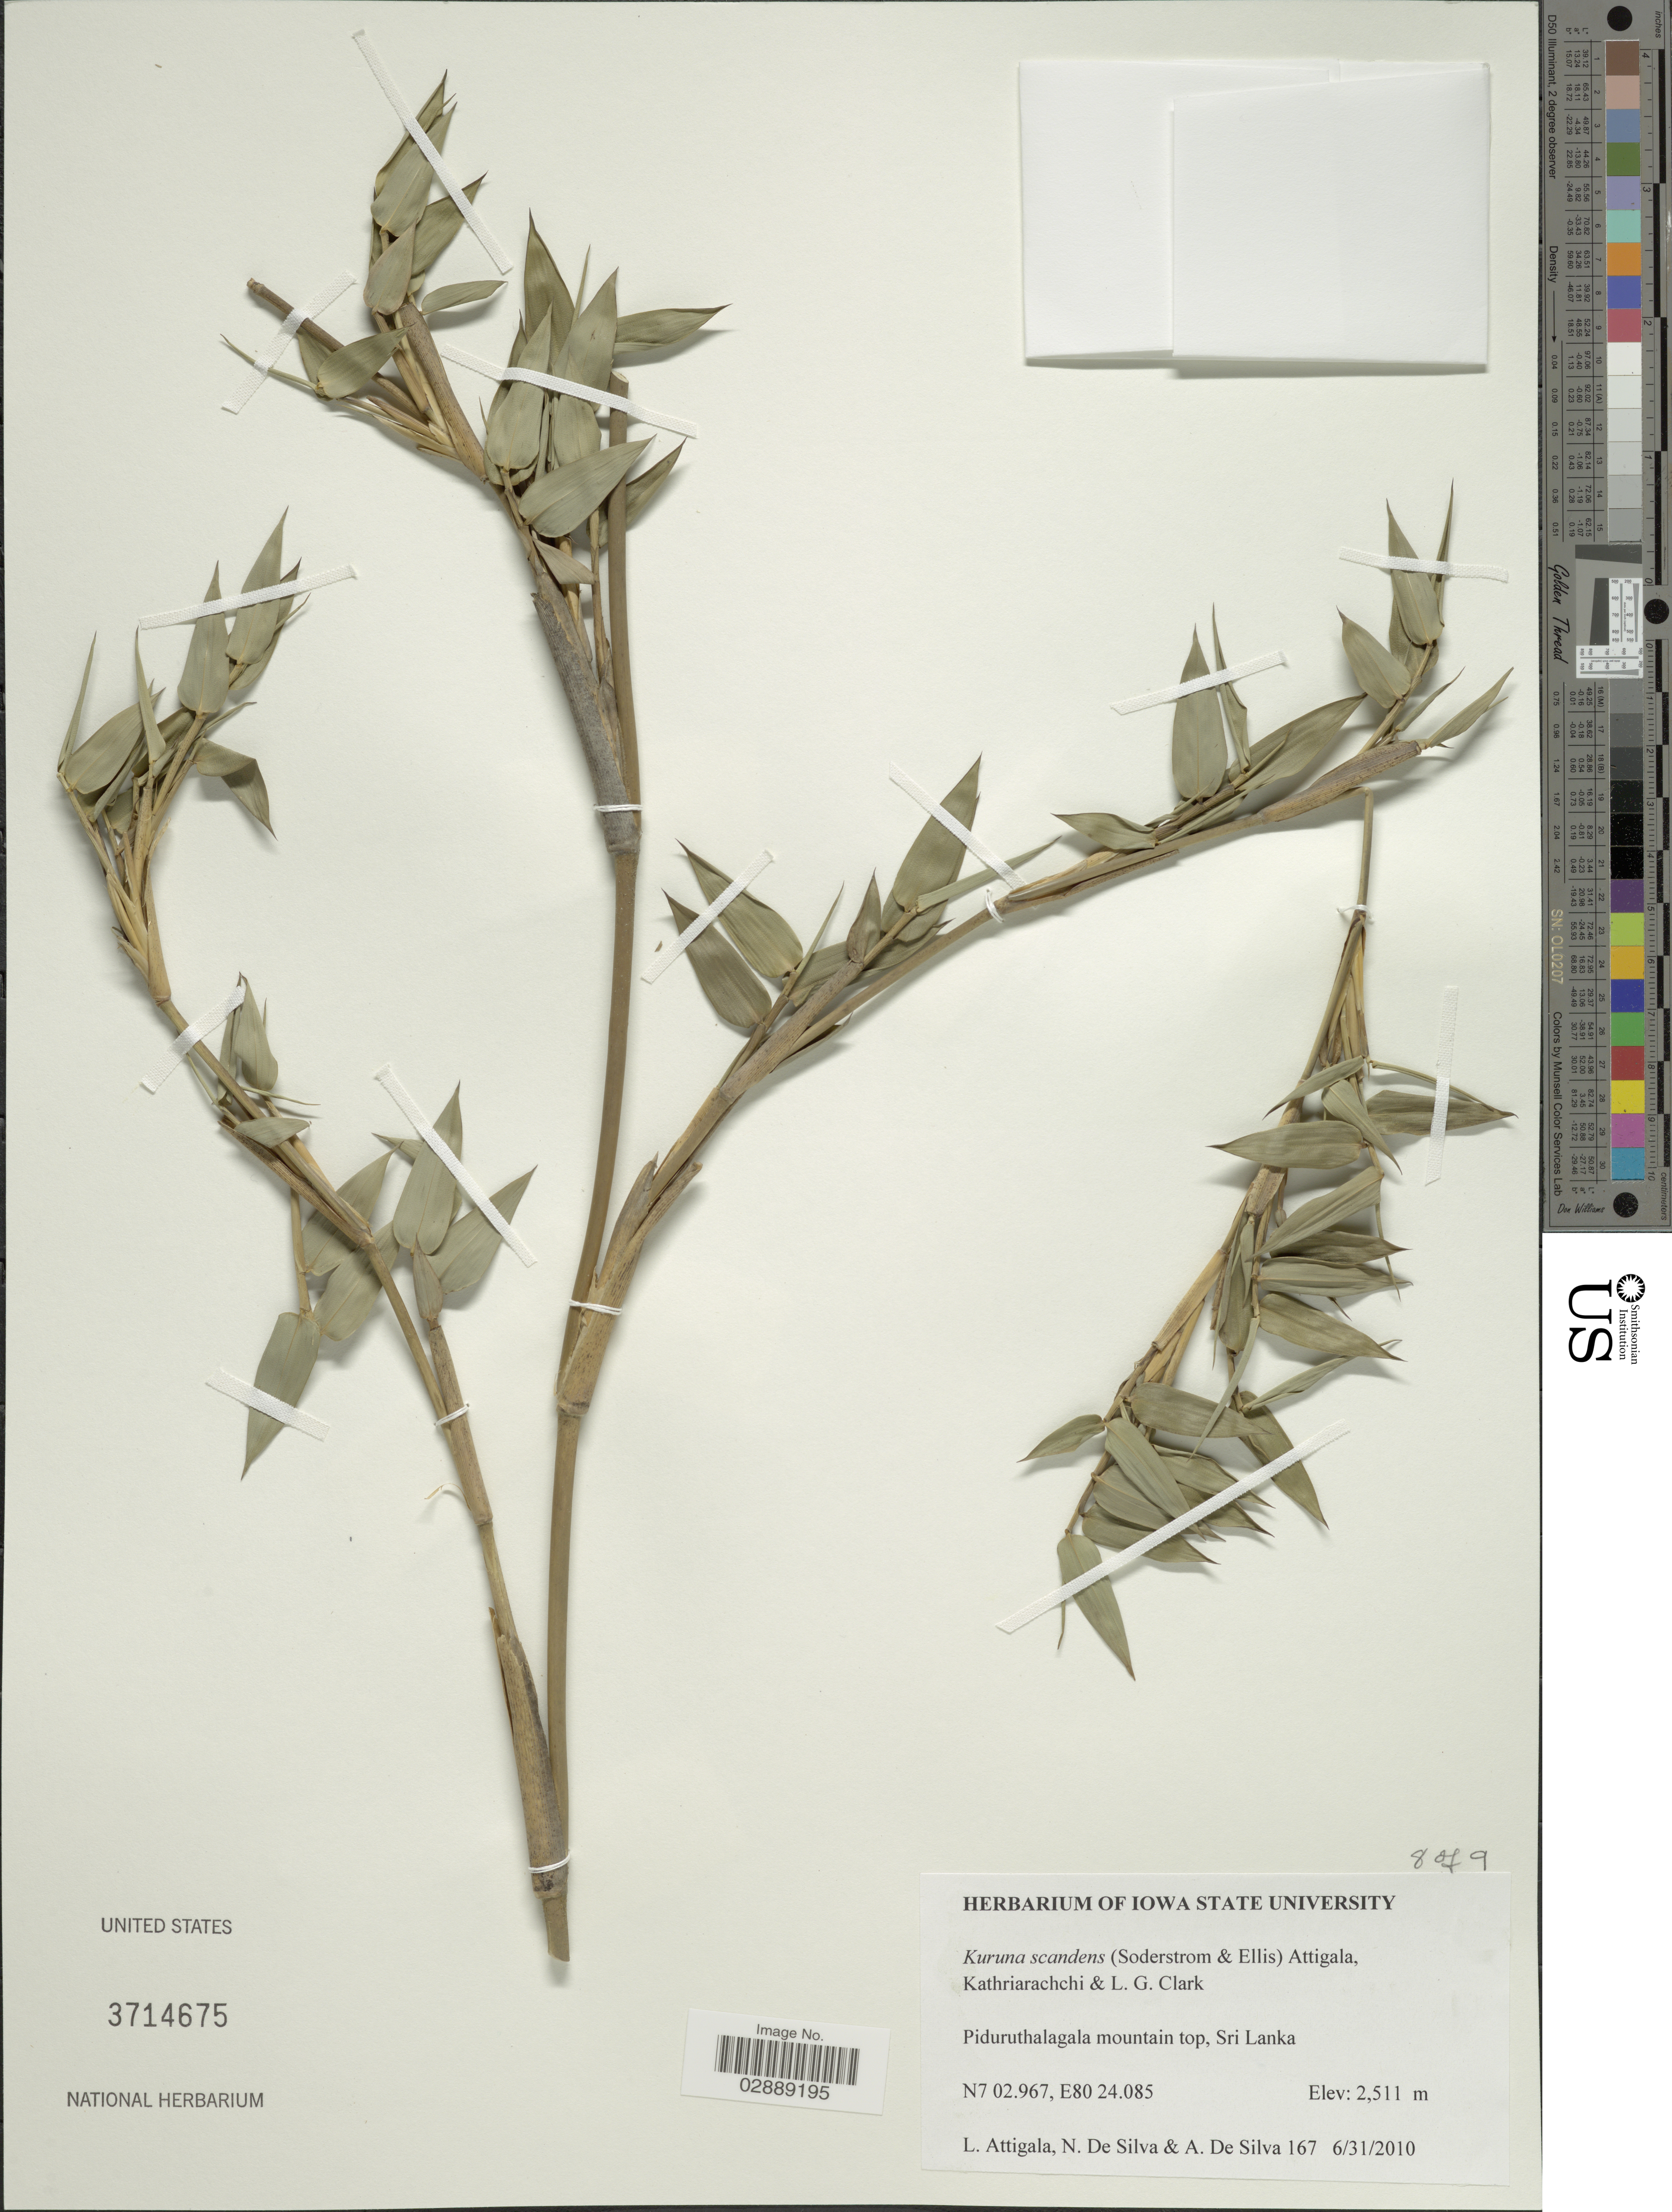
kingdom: Plantae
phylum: Tracheophyta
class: Liliopsida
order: Poales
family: Poaceae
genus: Kuruna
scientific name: Kuruna scandens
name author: (Soderstr. & R.P. Ellis) Attigala et al.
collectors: L. Attigala, A. De Silva & N. De Silva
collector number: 167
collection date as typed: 6/31/2010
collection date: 2010-06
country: Sri Lanka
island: Sri Lanka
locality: Piduruthalagala mountain top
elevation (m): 2511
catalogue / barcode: US 3714675